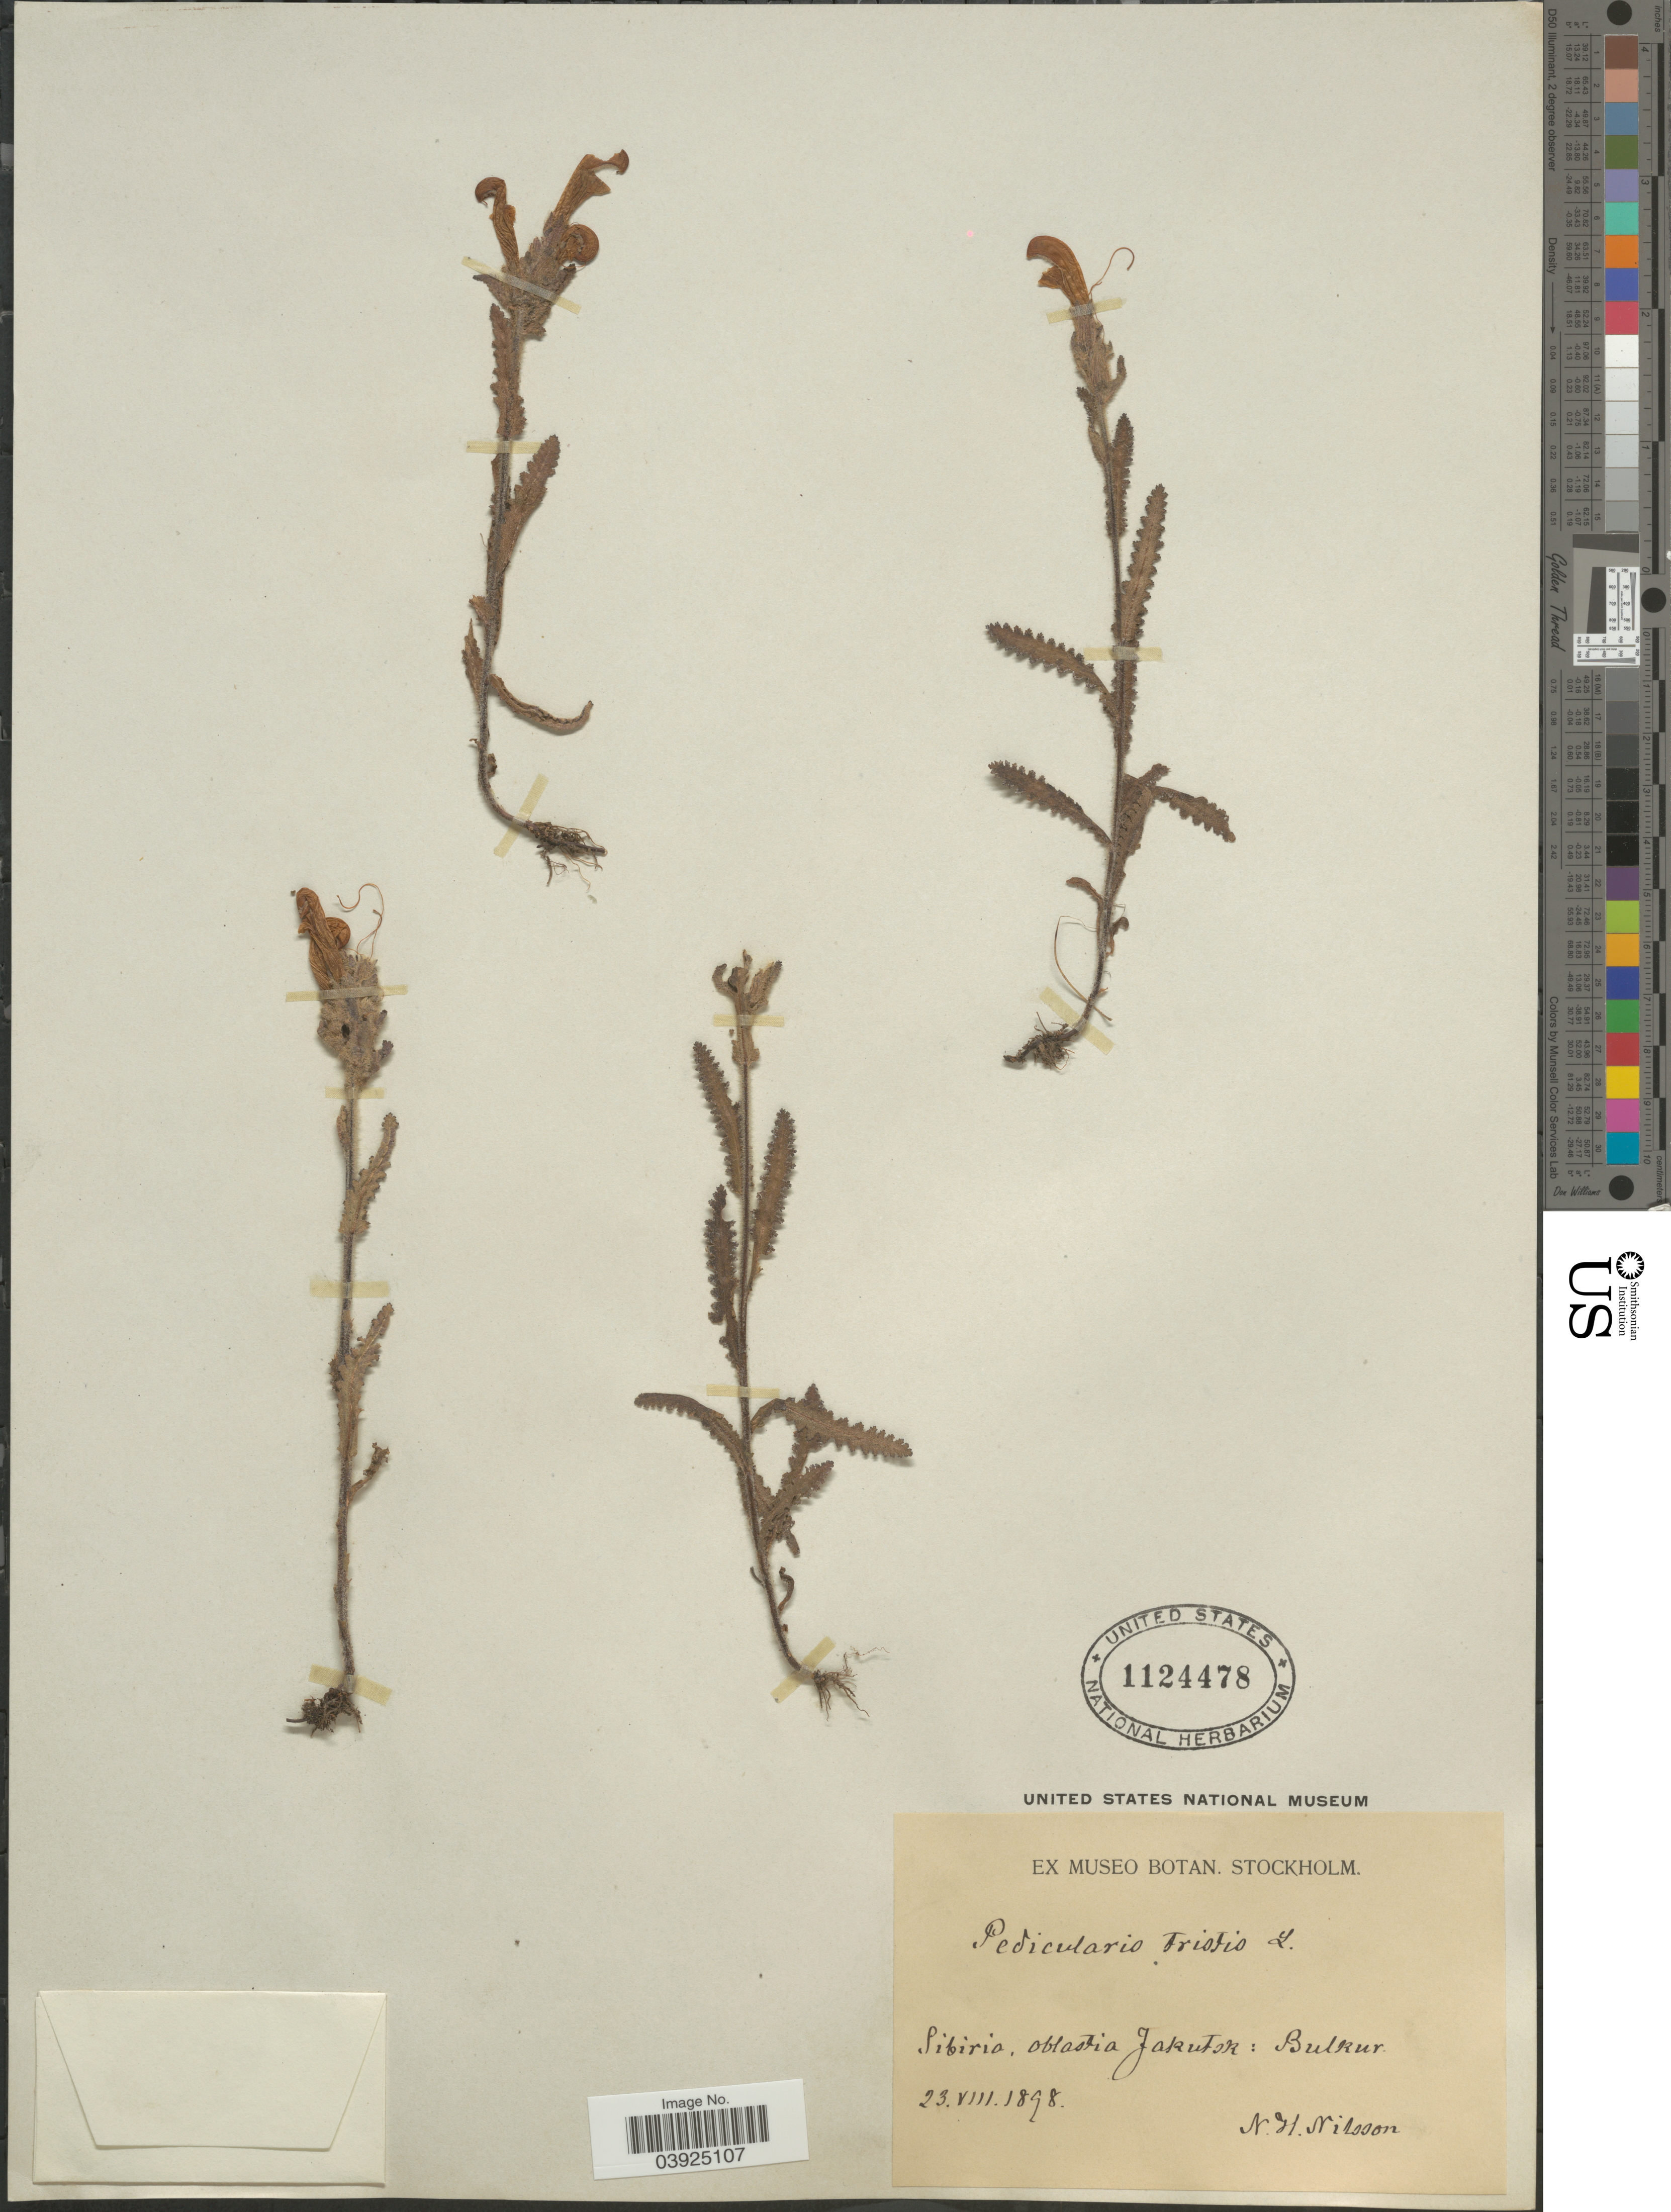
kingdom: Plantae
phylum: Tracheophyta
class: Magnoliopsida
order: Lamiales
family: Orobanchaceae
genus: Pedicularis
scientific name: Pedicularis tristis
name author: L.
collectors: N. H. Nilsson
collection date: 1898-08-23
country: Russian Federation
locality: Sibiria, oblastia Jakutsk: Bulkur.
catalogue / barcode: US 1124478